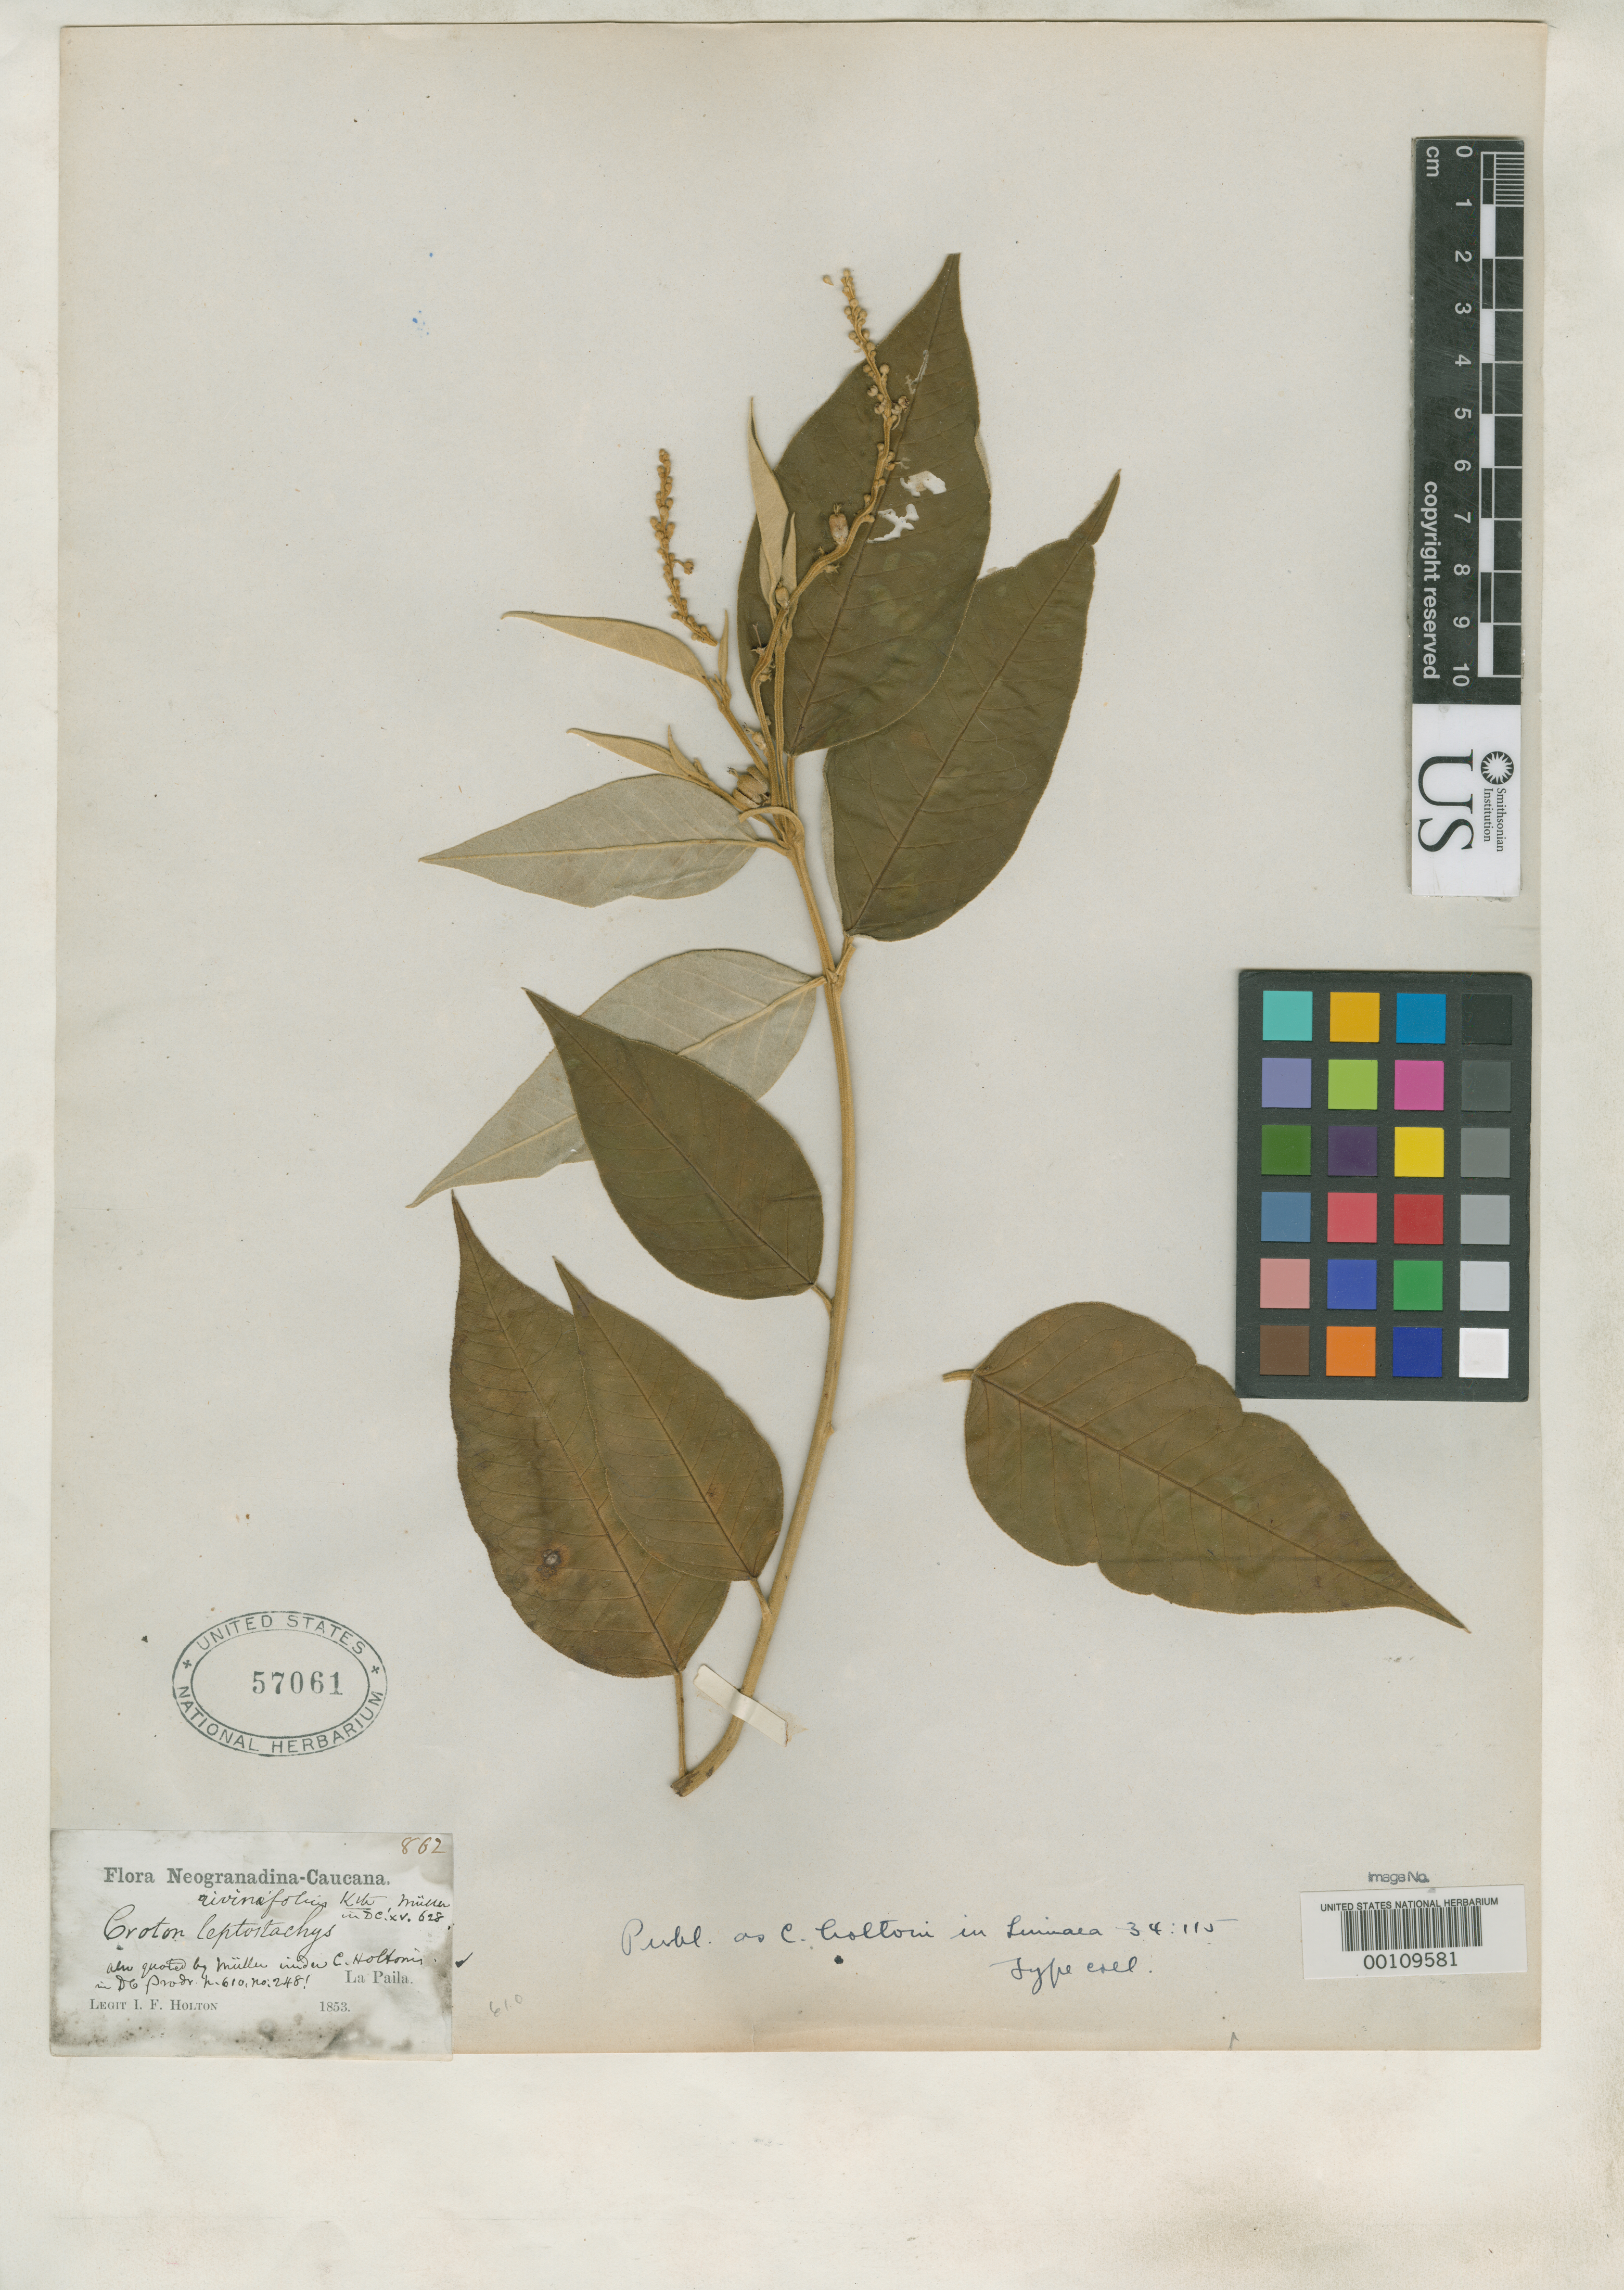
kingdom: Plantae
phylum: Tracheophyta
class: Magnoliopsida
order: Malpighiales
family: Euphorbiaceae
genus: Croton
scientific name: Croton holtonii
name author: Müll. Arg.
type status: Isotype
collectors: I. Holton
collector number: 862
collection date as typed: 1853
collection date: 1853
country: Colombia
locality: Near La Paila.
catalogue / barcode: US 57061